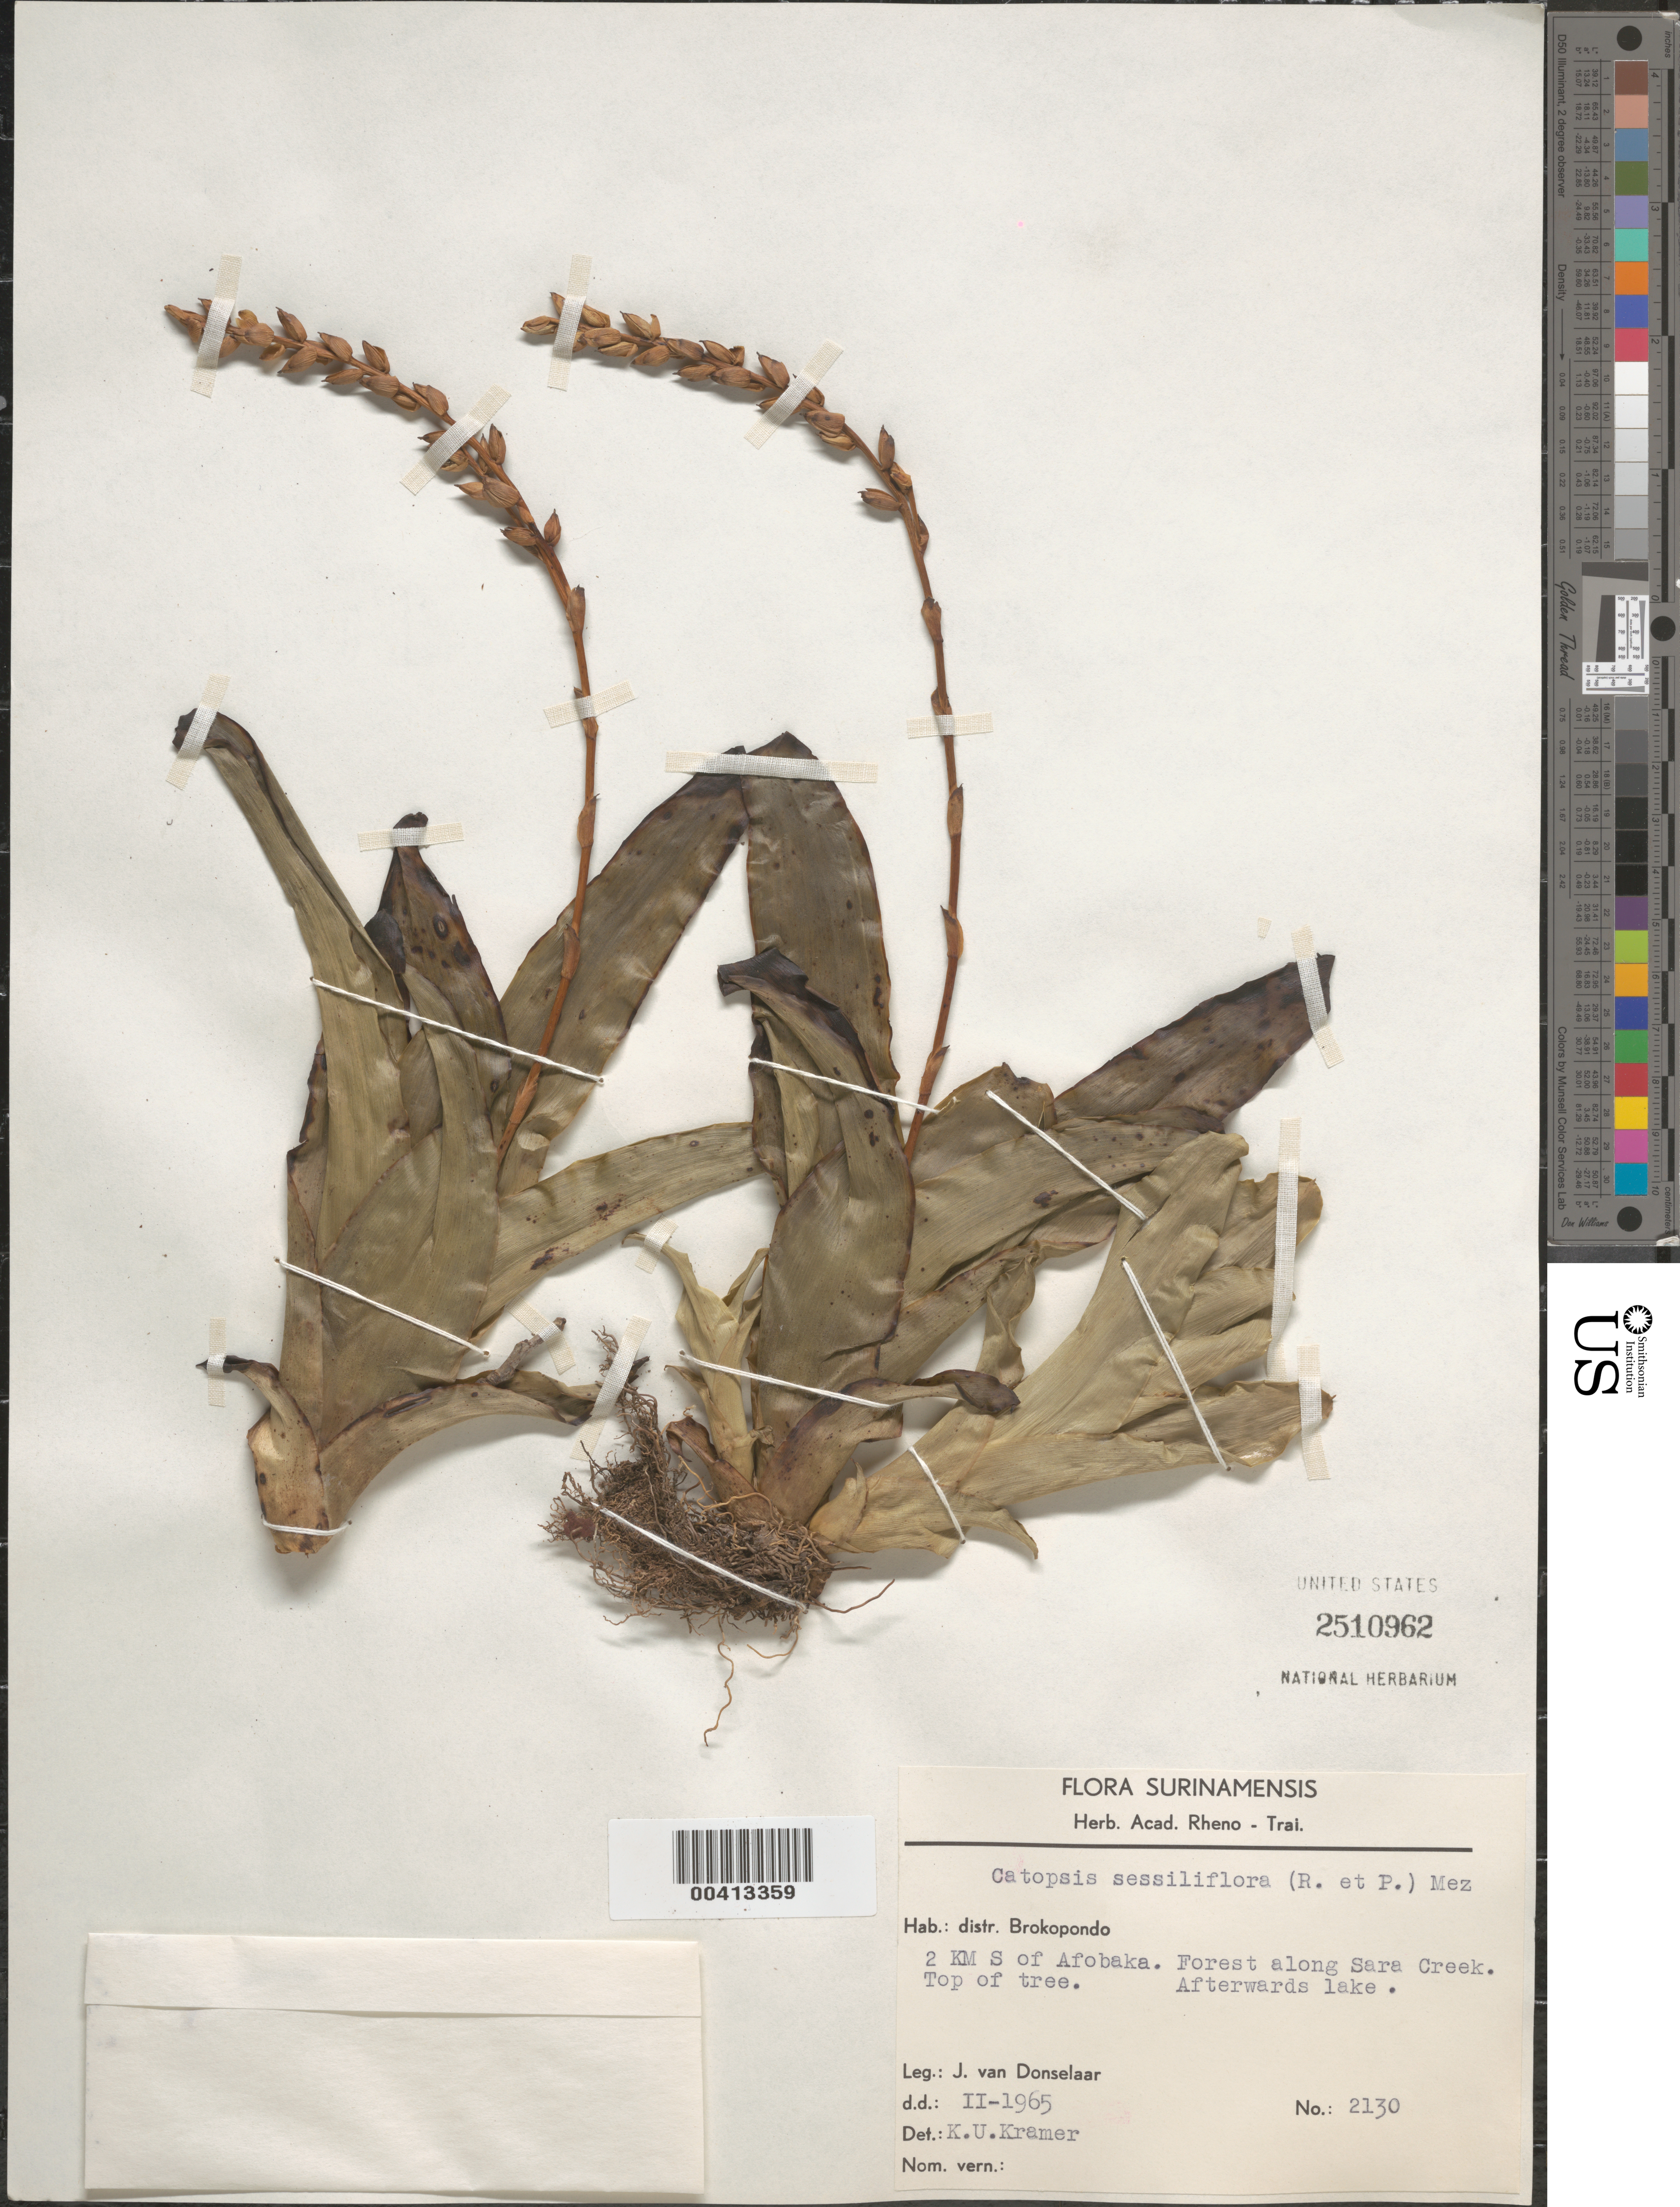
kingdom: Plantae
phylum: Tracheophyta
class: Liliopsida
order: Poales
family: Bromeliaceae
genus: Catopsis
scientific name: Catopsis sessiliflora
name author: (Ruiz & Pav.) Mez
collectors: K. U. Kramer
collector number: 2130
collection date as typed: Feb 1965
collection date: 1965-02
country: Suriname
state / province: Brokopondo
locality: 2 kms s of afobaka, forest along sara creek; afterwards lake (?)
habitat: Top of tree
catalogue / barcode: US 2510962